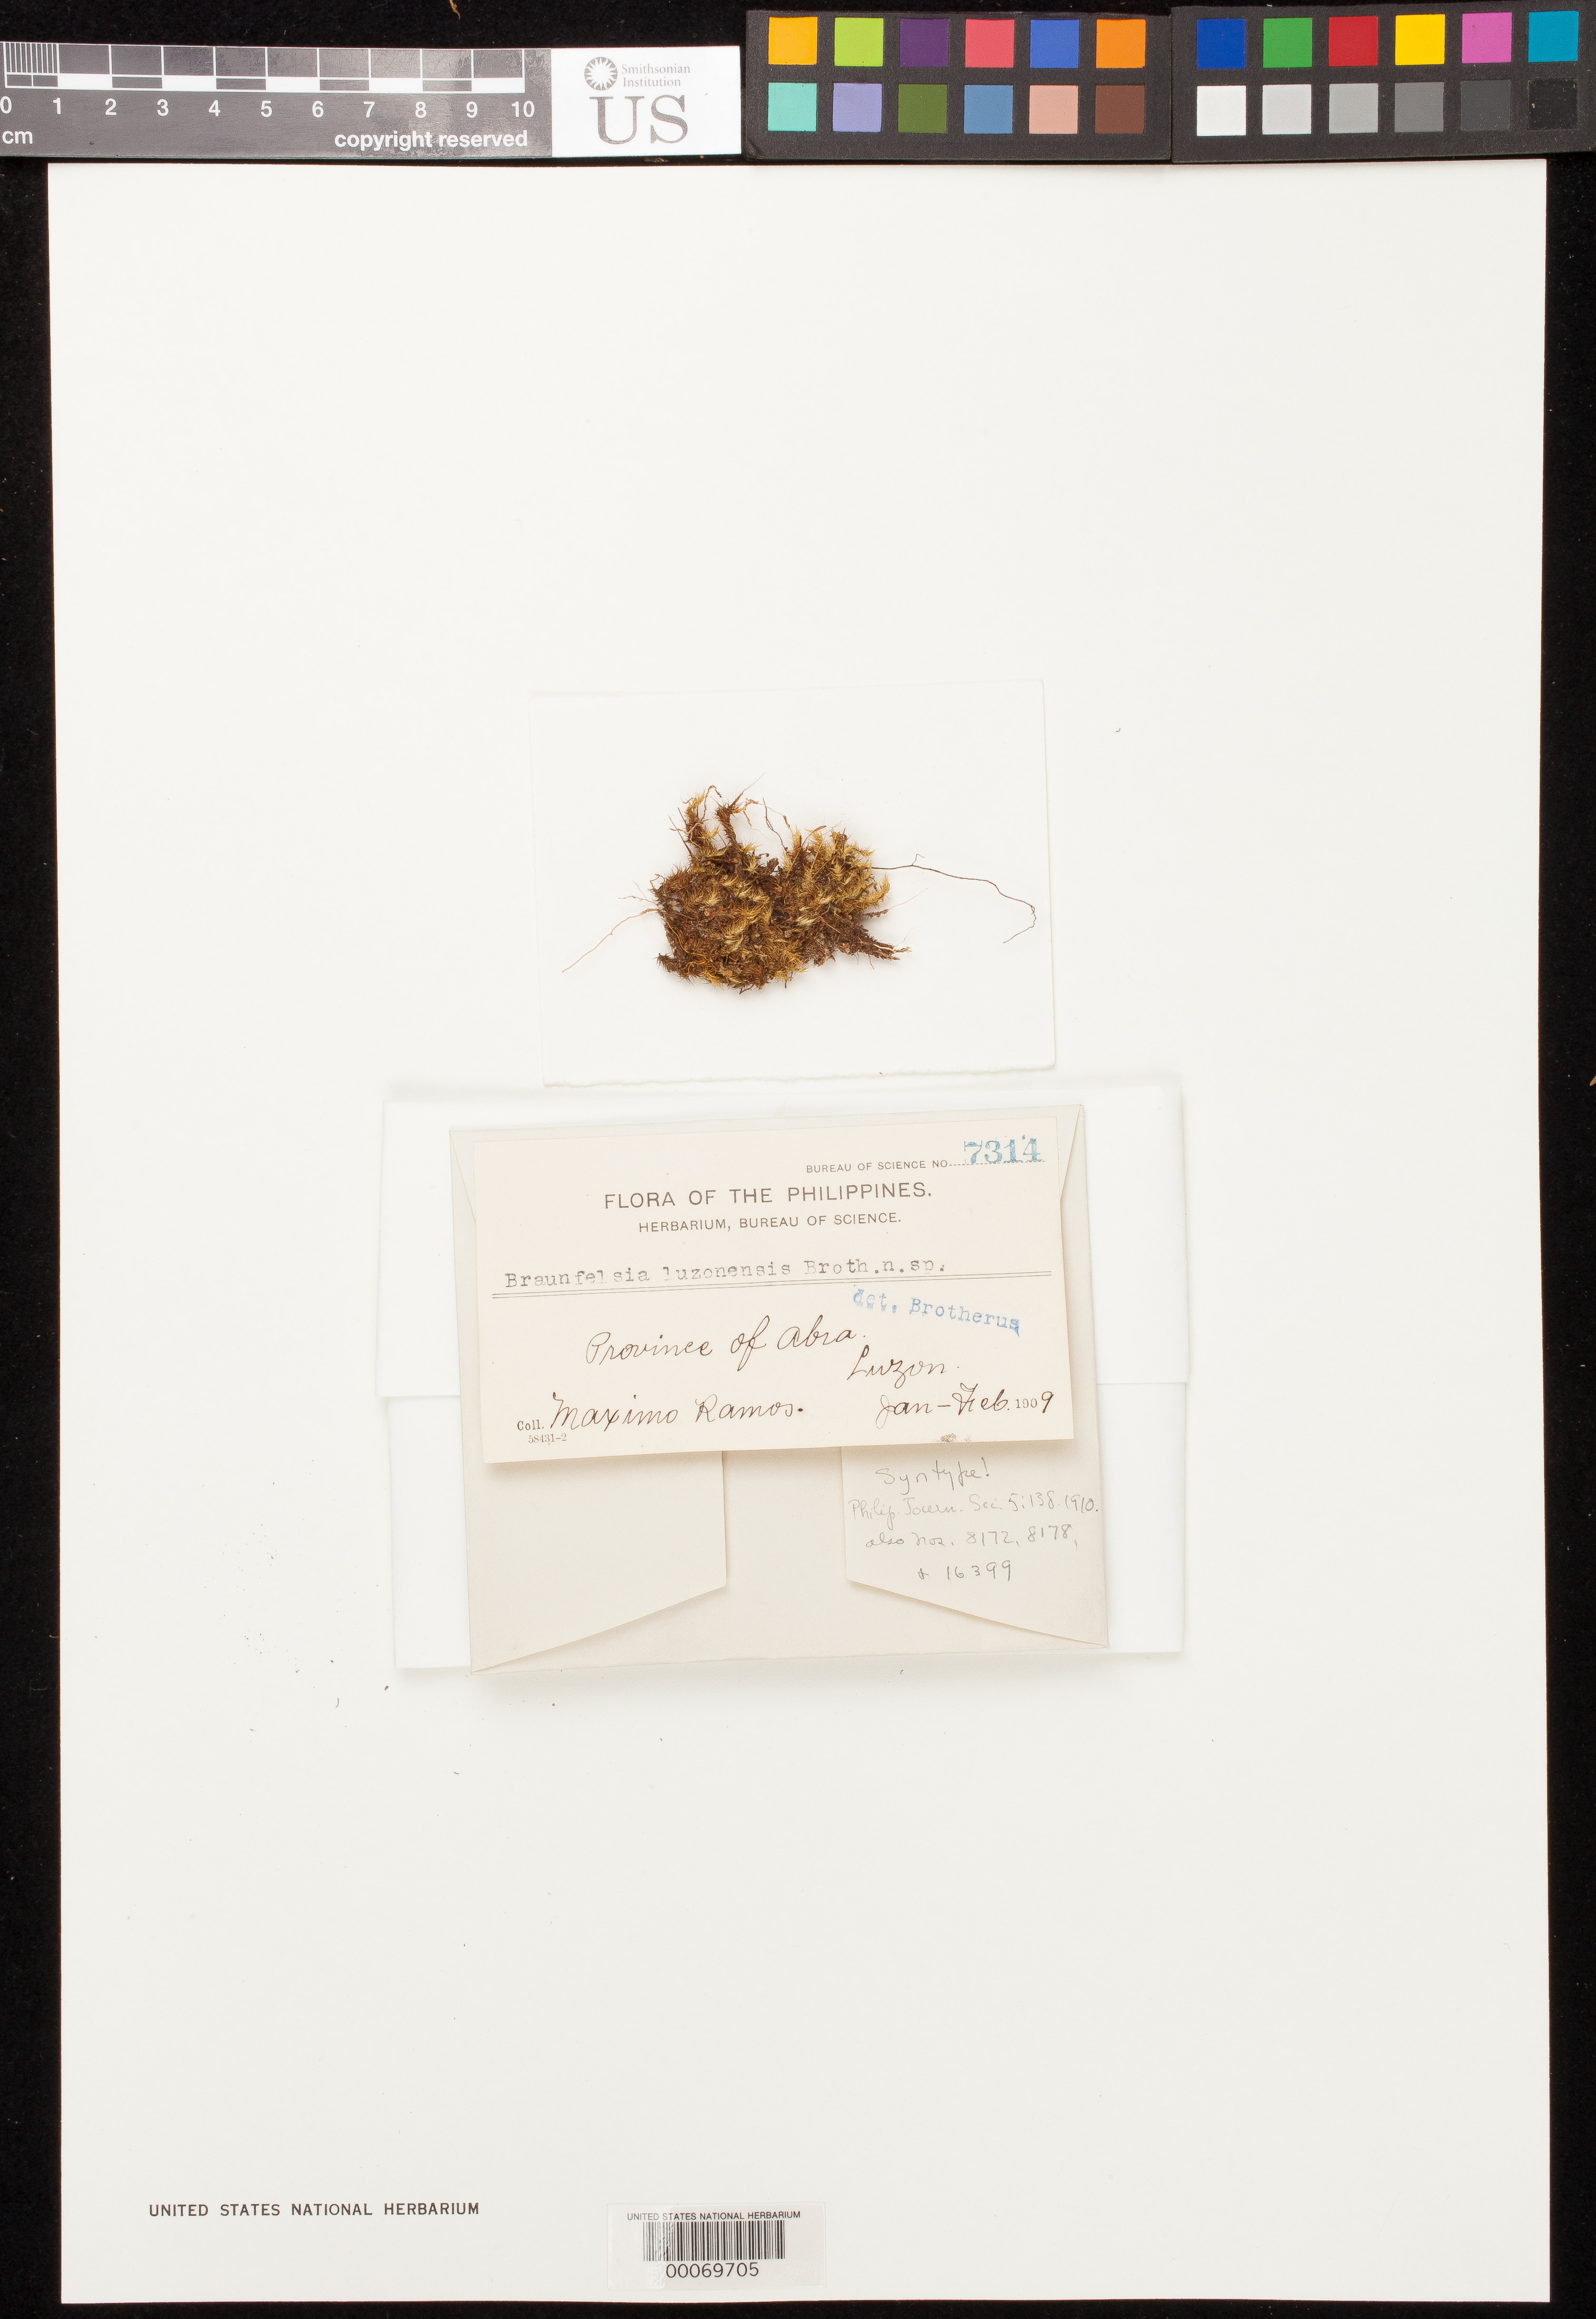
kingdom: Plantae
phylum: Bryophyta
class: Bryopsida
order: Dicranales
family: Dicranaceae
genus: Braunfelsia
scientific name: Braunfelsia luzonensis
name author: Broth.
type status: Syntype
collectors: M. Ramos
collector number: Bur. Sci. 7314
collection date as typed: Jan 1909 to -- Feb 1909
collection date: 1909-01/1909-02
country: Philippines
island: Luzon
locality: Abra.